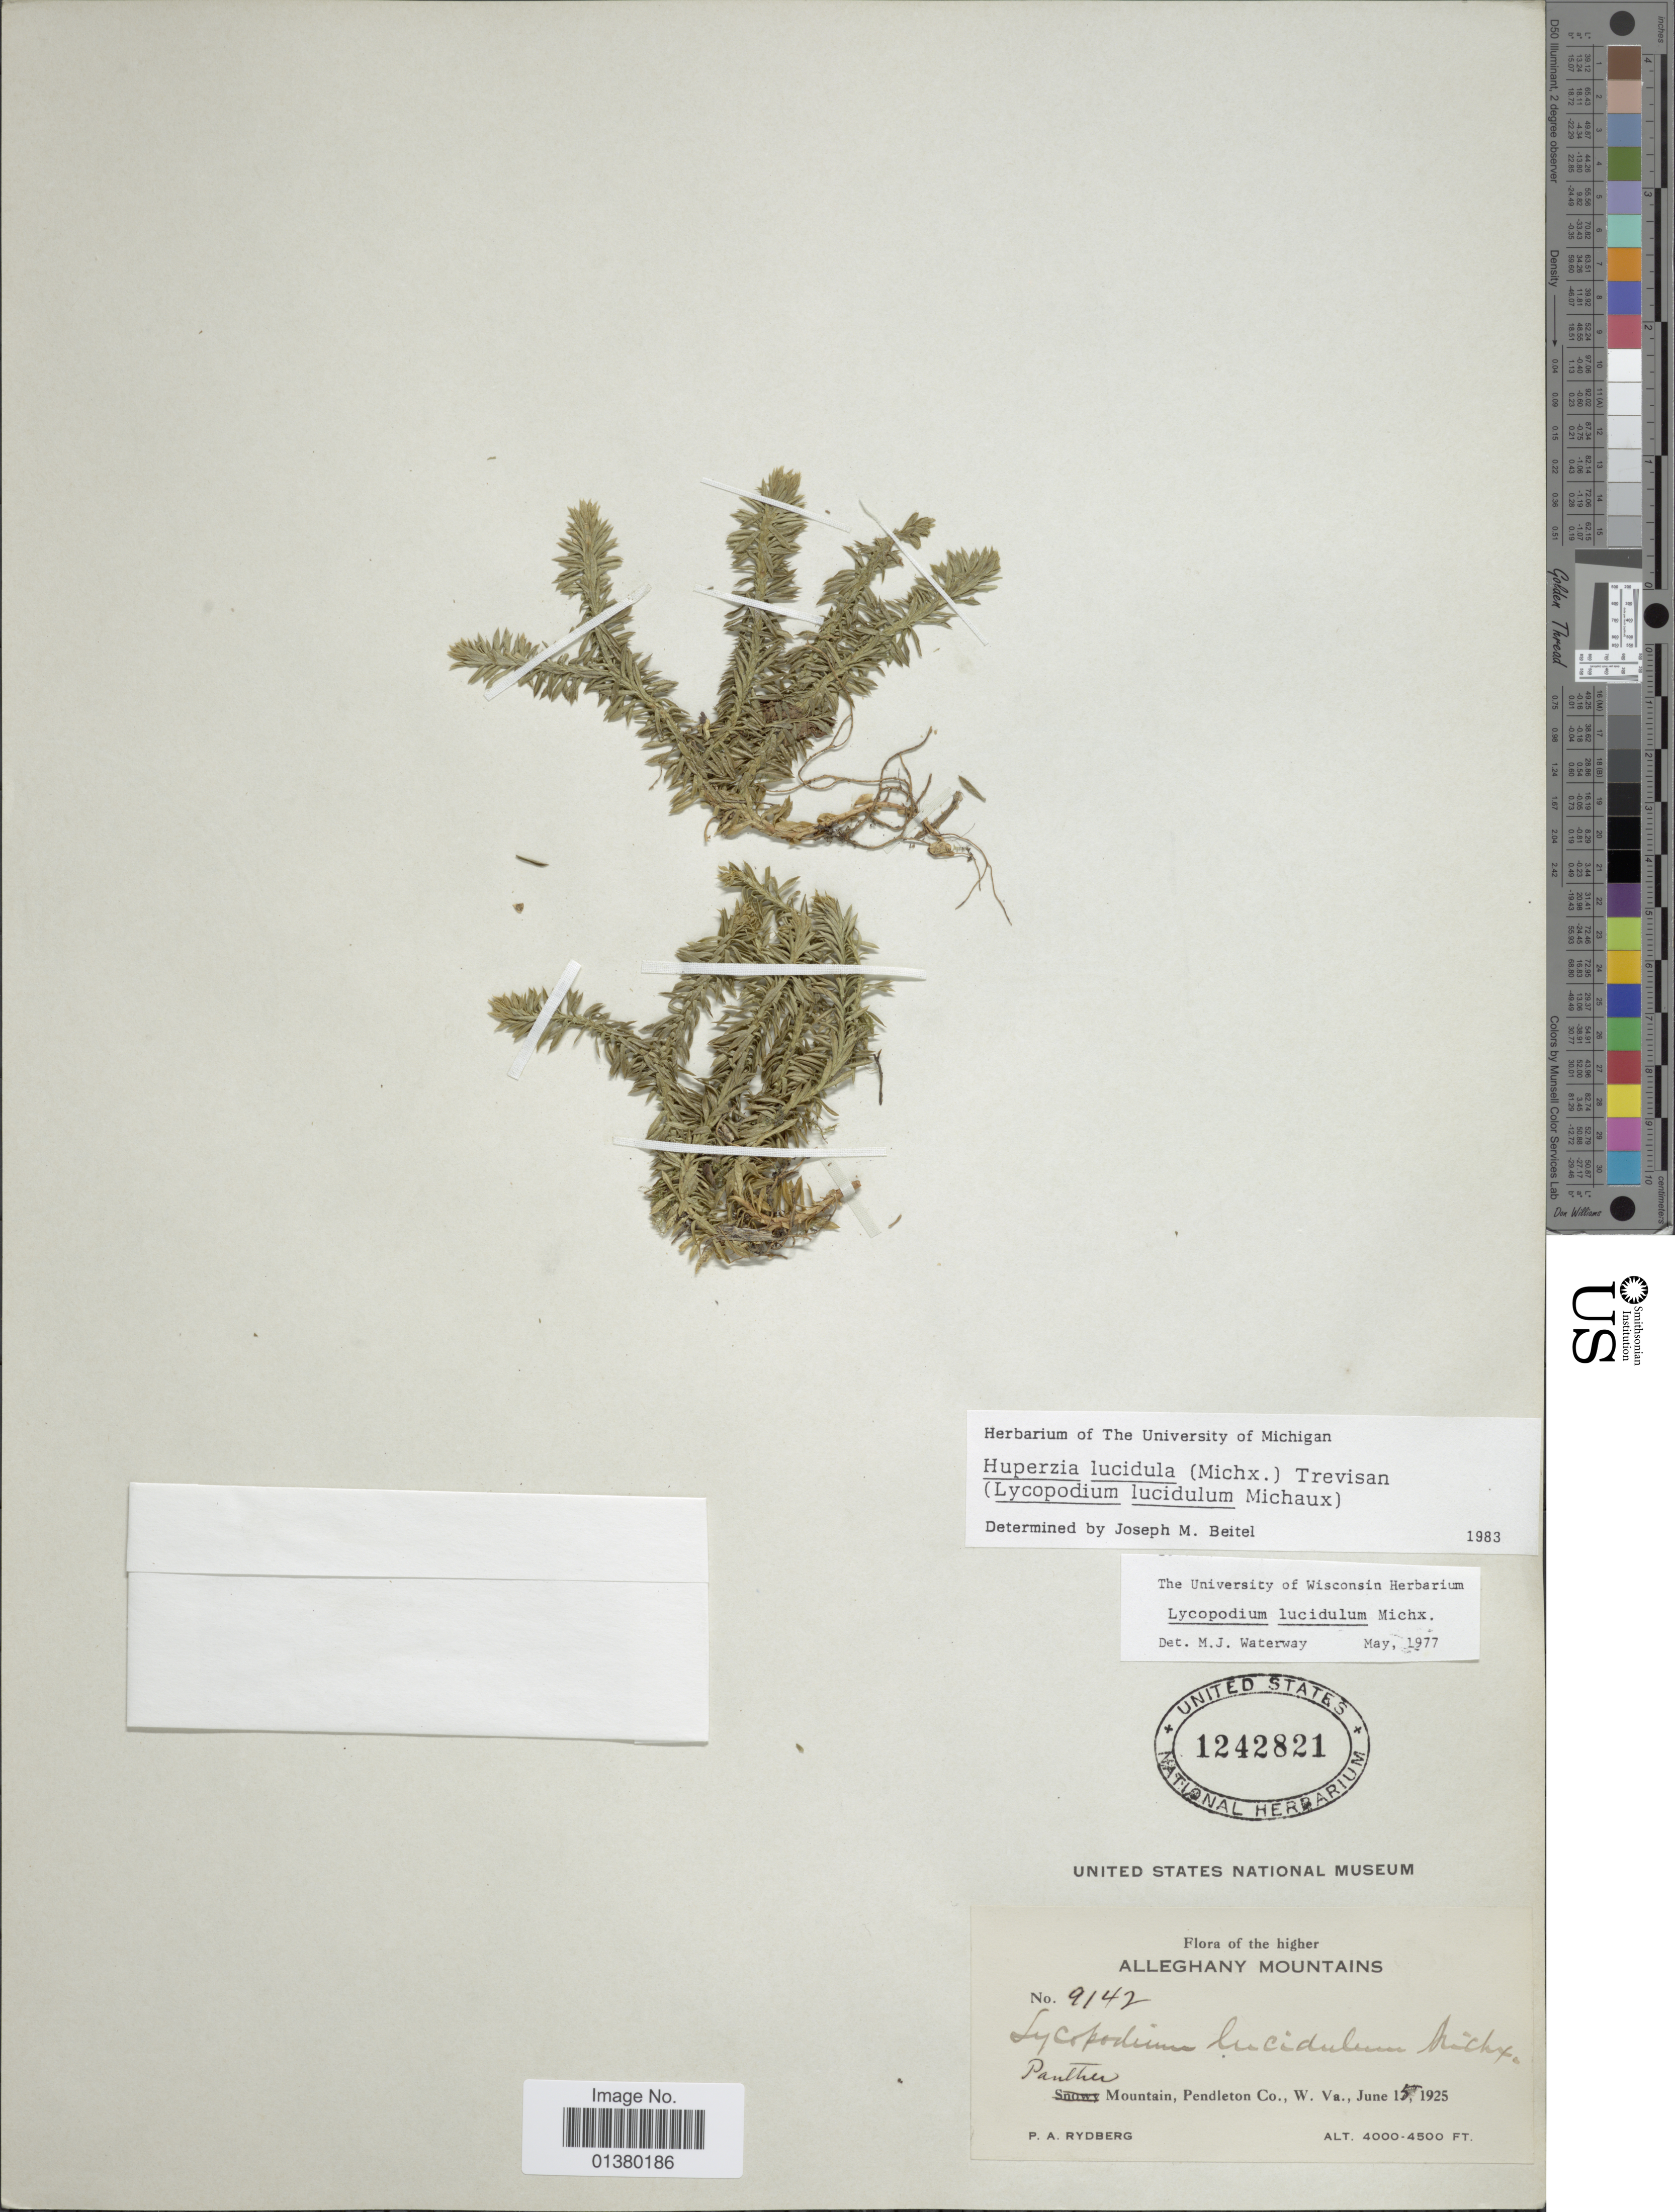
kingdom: Plantae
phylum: Tracheophyta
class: Lycopodiopsida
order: Lycopodiales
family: Lycopodiaceae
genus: Huperzia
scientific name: Huperzia lucidula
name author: (Michx.) Trevis.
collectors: P. A. Rydberg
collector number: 9142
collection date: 1925-06-15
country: United States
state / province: West Virginia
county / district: Pendleton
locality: Alleghany Mountains, Panther Mountain, Pendleton Co., W.Va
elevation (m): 1219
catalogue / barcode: US 1242821